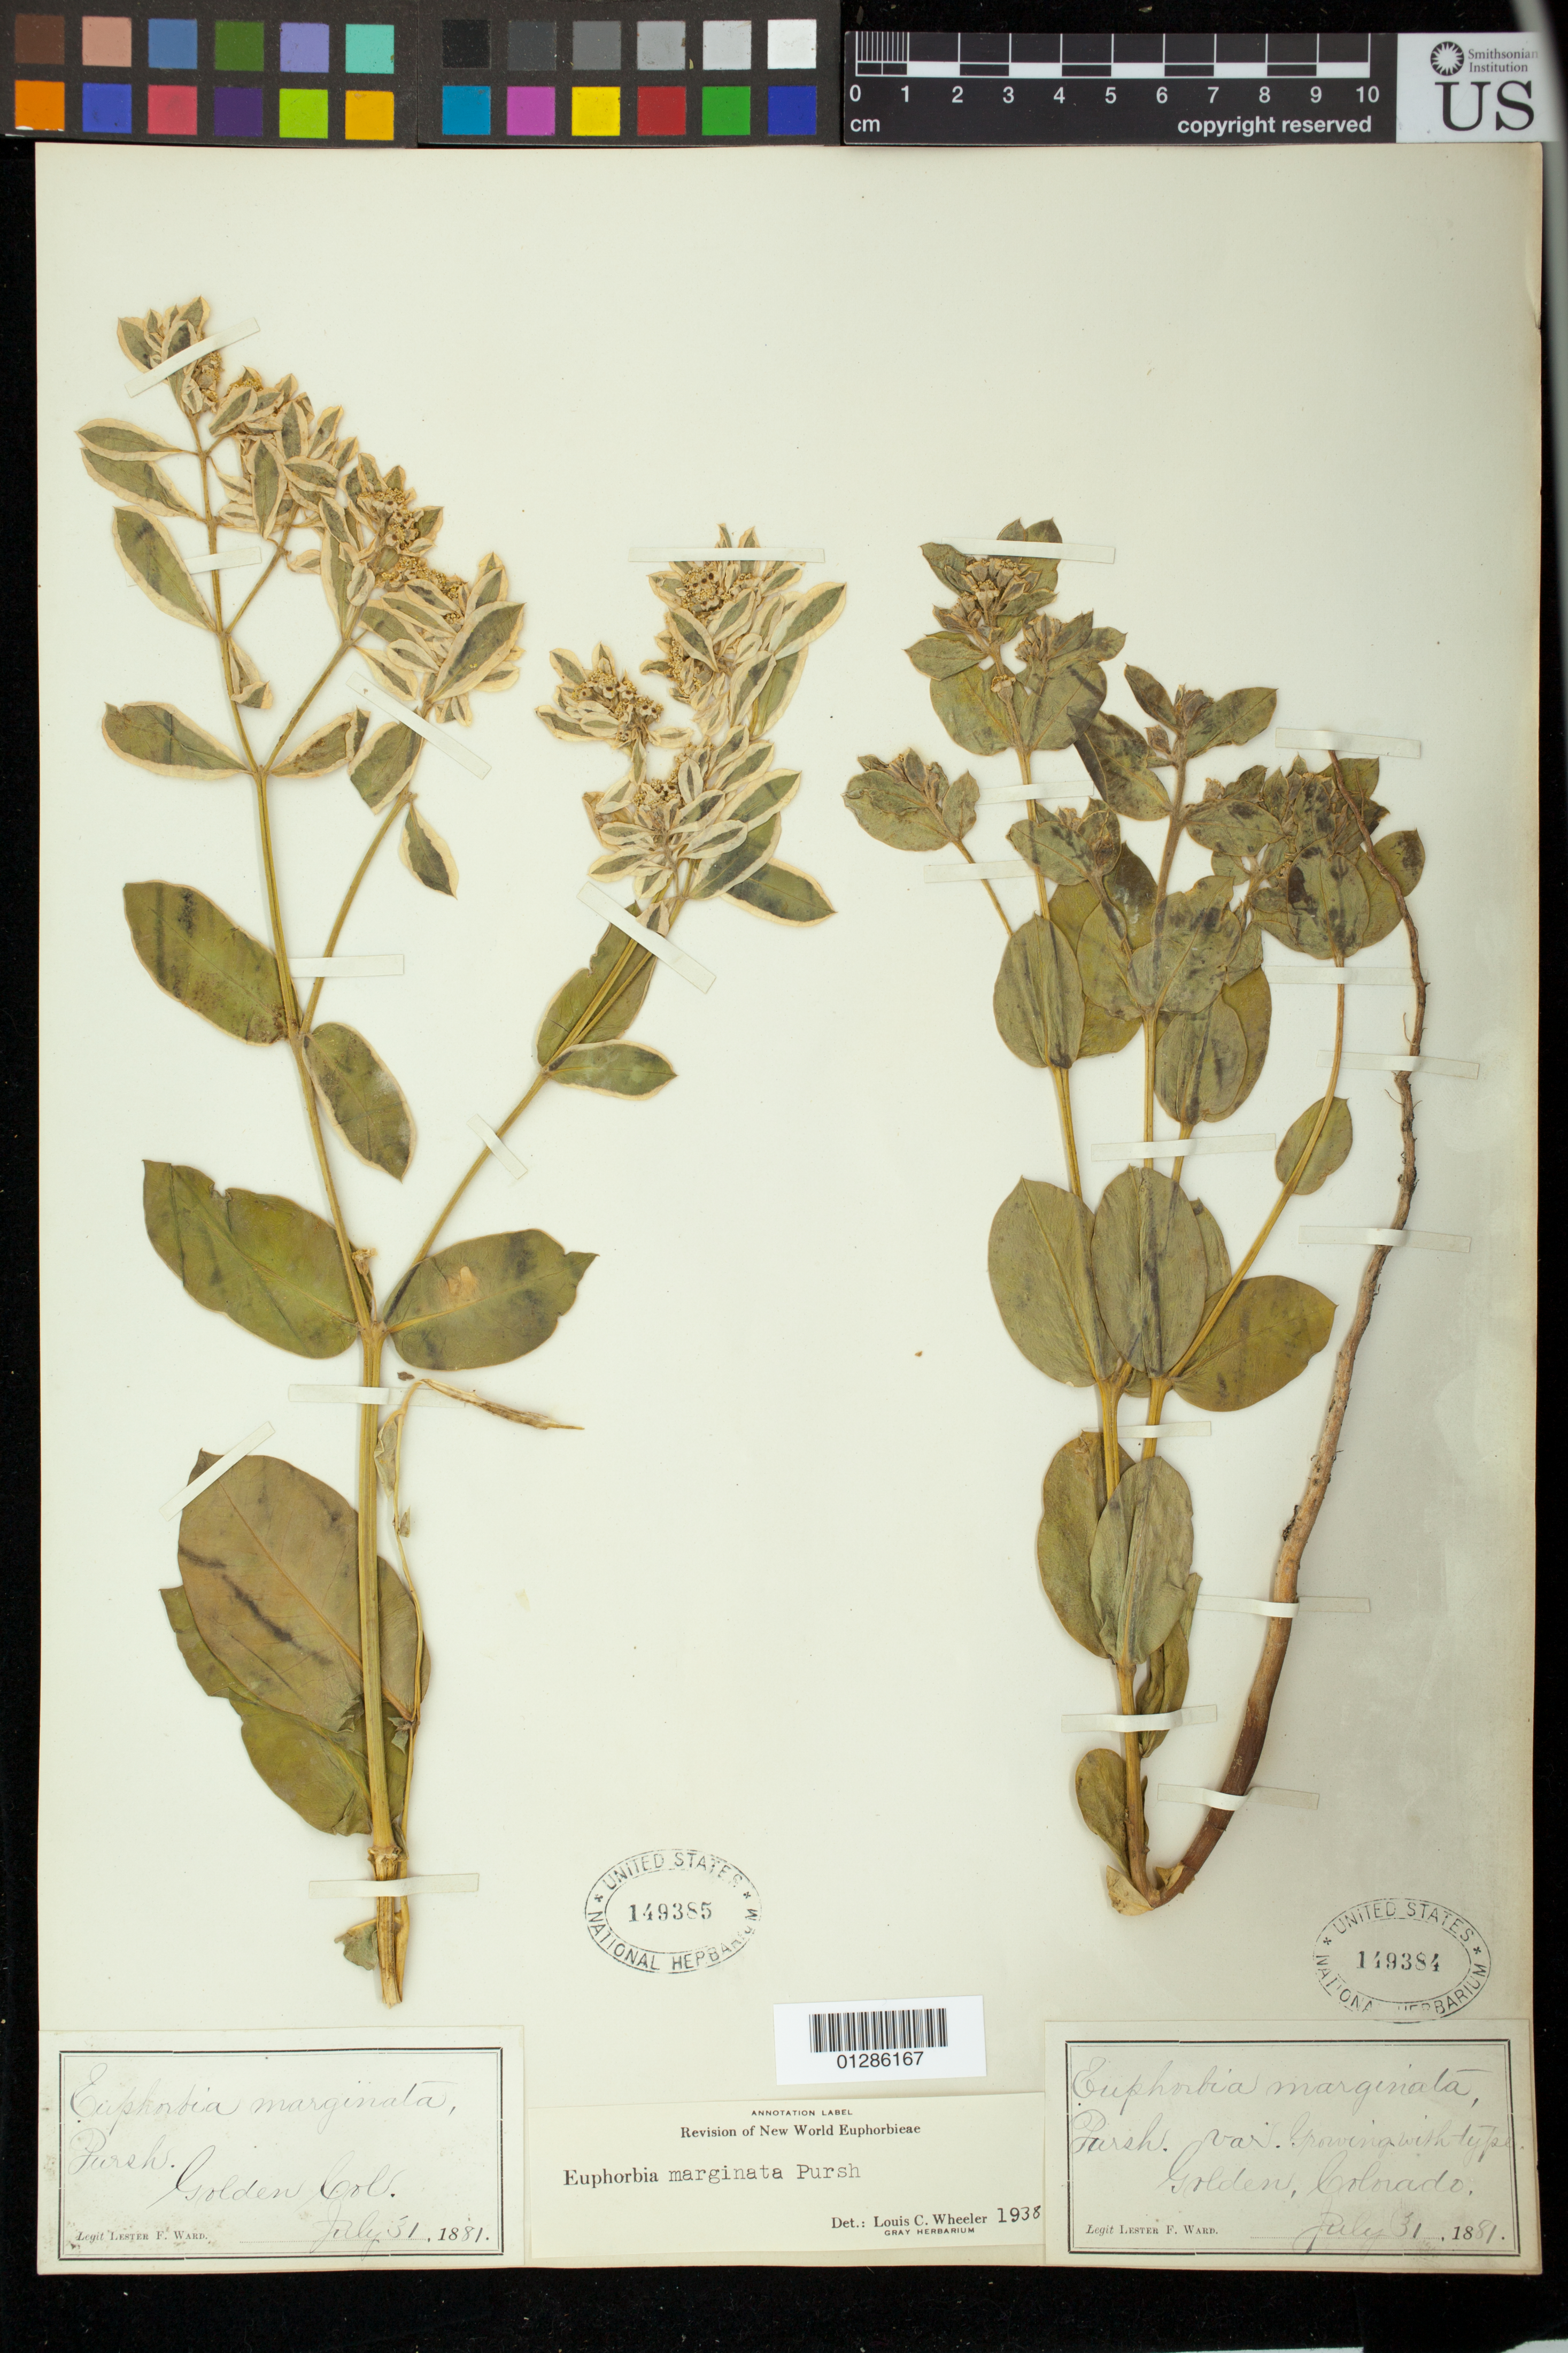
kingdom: Plantae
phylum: Tracheophyta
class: Magnoliopsida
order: Malpighiales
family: Euphorbiaceae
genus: Euphorbia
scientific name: Euphorbia marginata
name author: Pursh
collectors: L. F. Ward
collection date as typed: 31 Jul 1881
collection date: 1881-07-31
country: United States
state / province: Colorado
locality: Golden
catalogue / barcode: US 149385